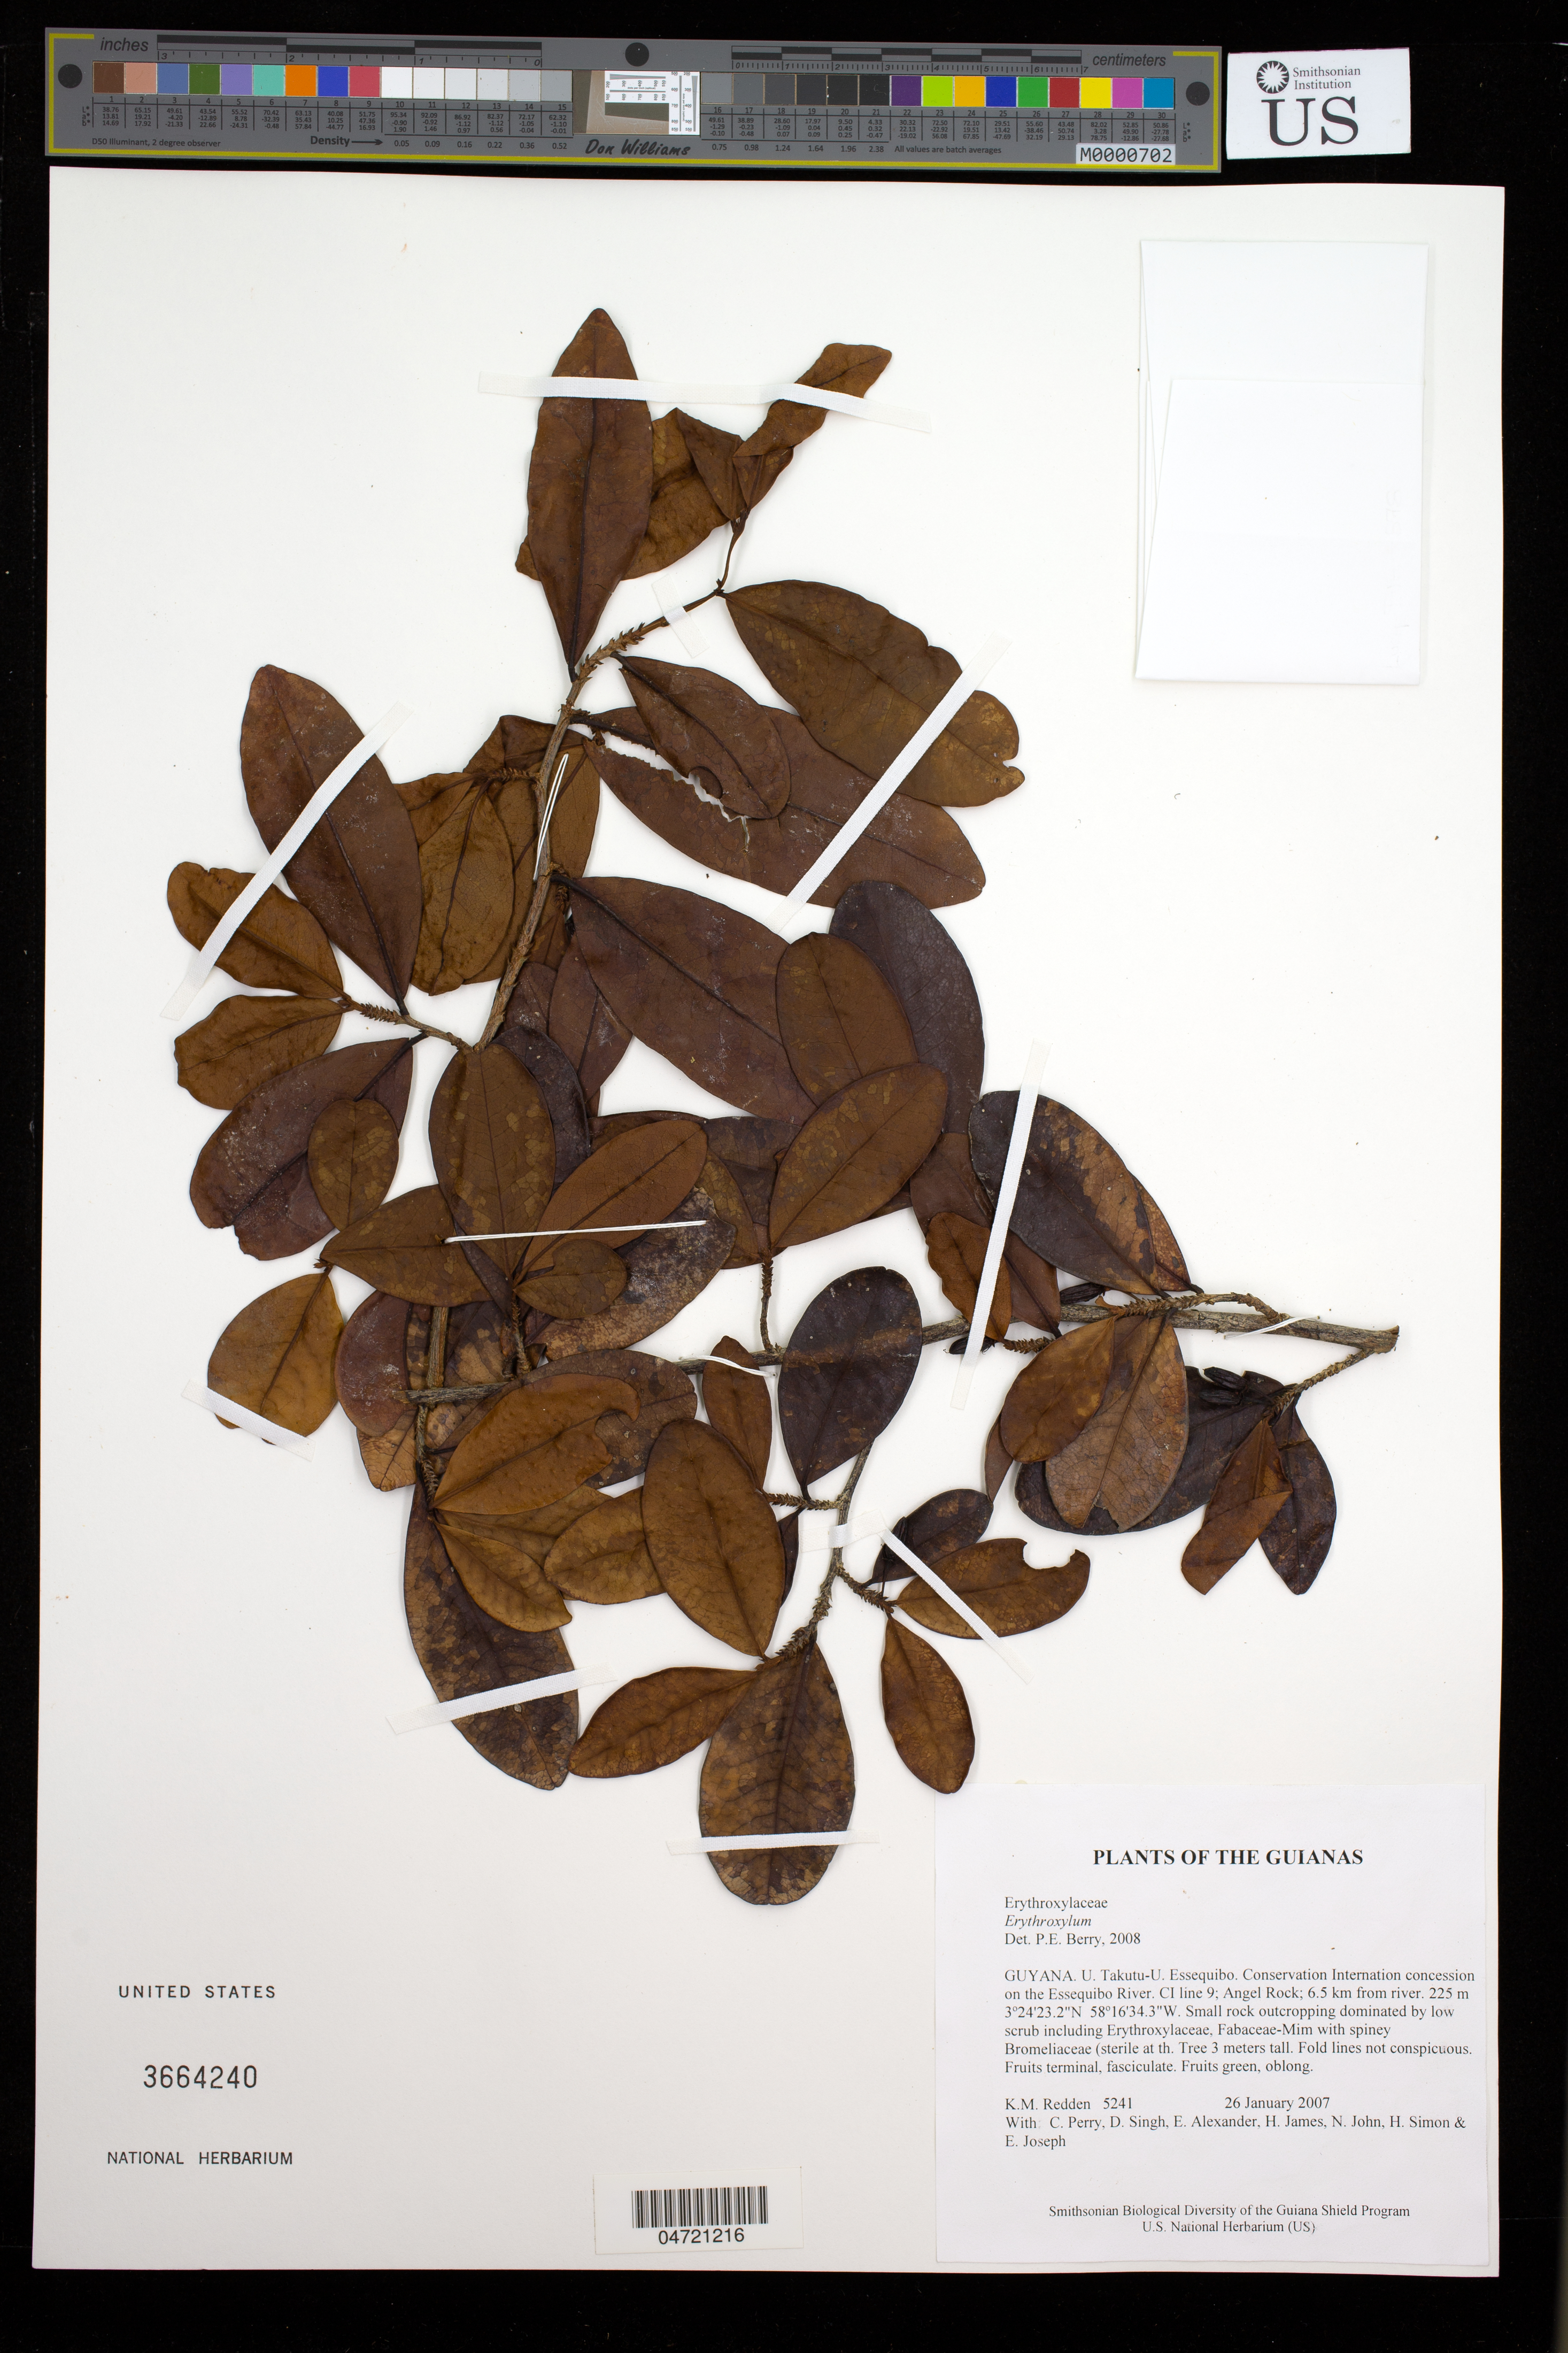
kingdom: Plantae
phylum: Tracheophyta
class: Magnoliopsida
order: Malpighiales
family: Erythroxylaceae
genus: Erythroxylum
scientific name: Erythroxylum sp.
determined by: Berry, P. E., (WIS), University of Wisconsin - Madison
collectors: K. M. Redden, C. Perry, D. Singh, E. Alexander, H. James, N. John, H. Simon & E. Joseph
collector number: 5241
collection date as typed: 26 January 2007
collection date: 2007-01-26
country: Guyana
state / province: U. Takutu-U. Essequibo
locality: Conservation International concession on the Essequibo River. CI line 9; Angel Rock; 6.5 km from river.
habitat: Small rock outcropping dominated by low scrub including Erythroxylaceae, Fabaceae-Mim. with spiny Bromeliaceae (sterile)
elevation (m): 225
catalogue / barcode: US 3664240